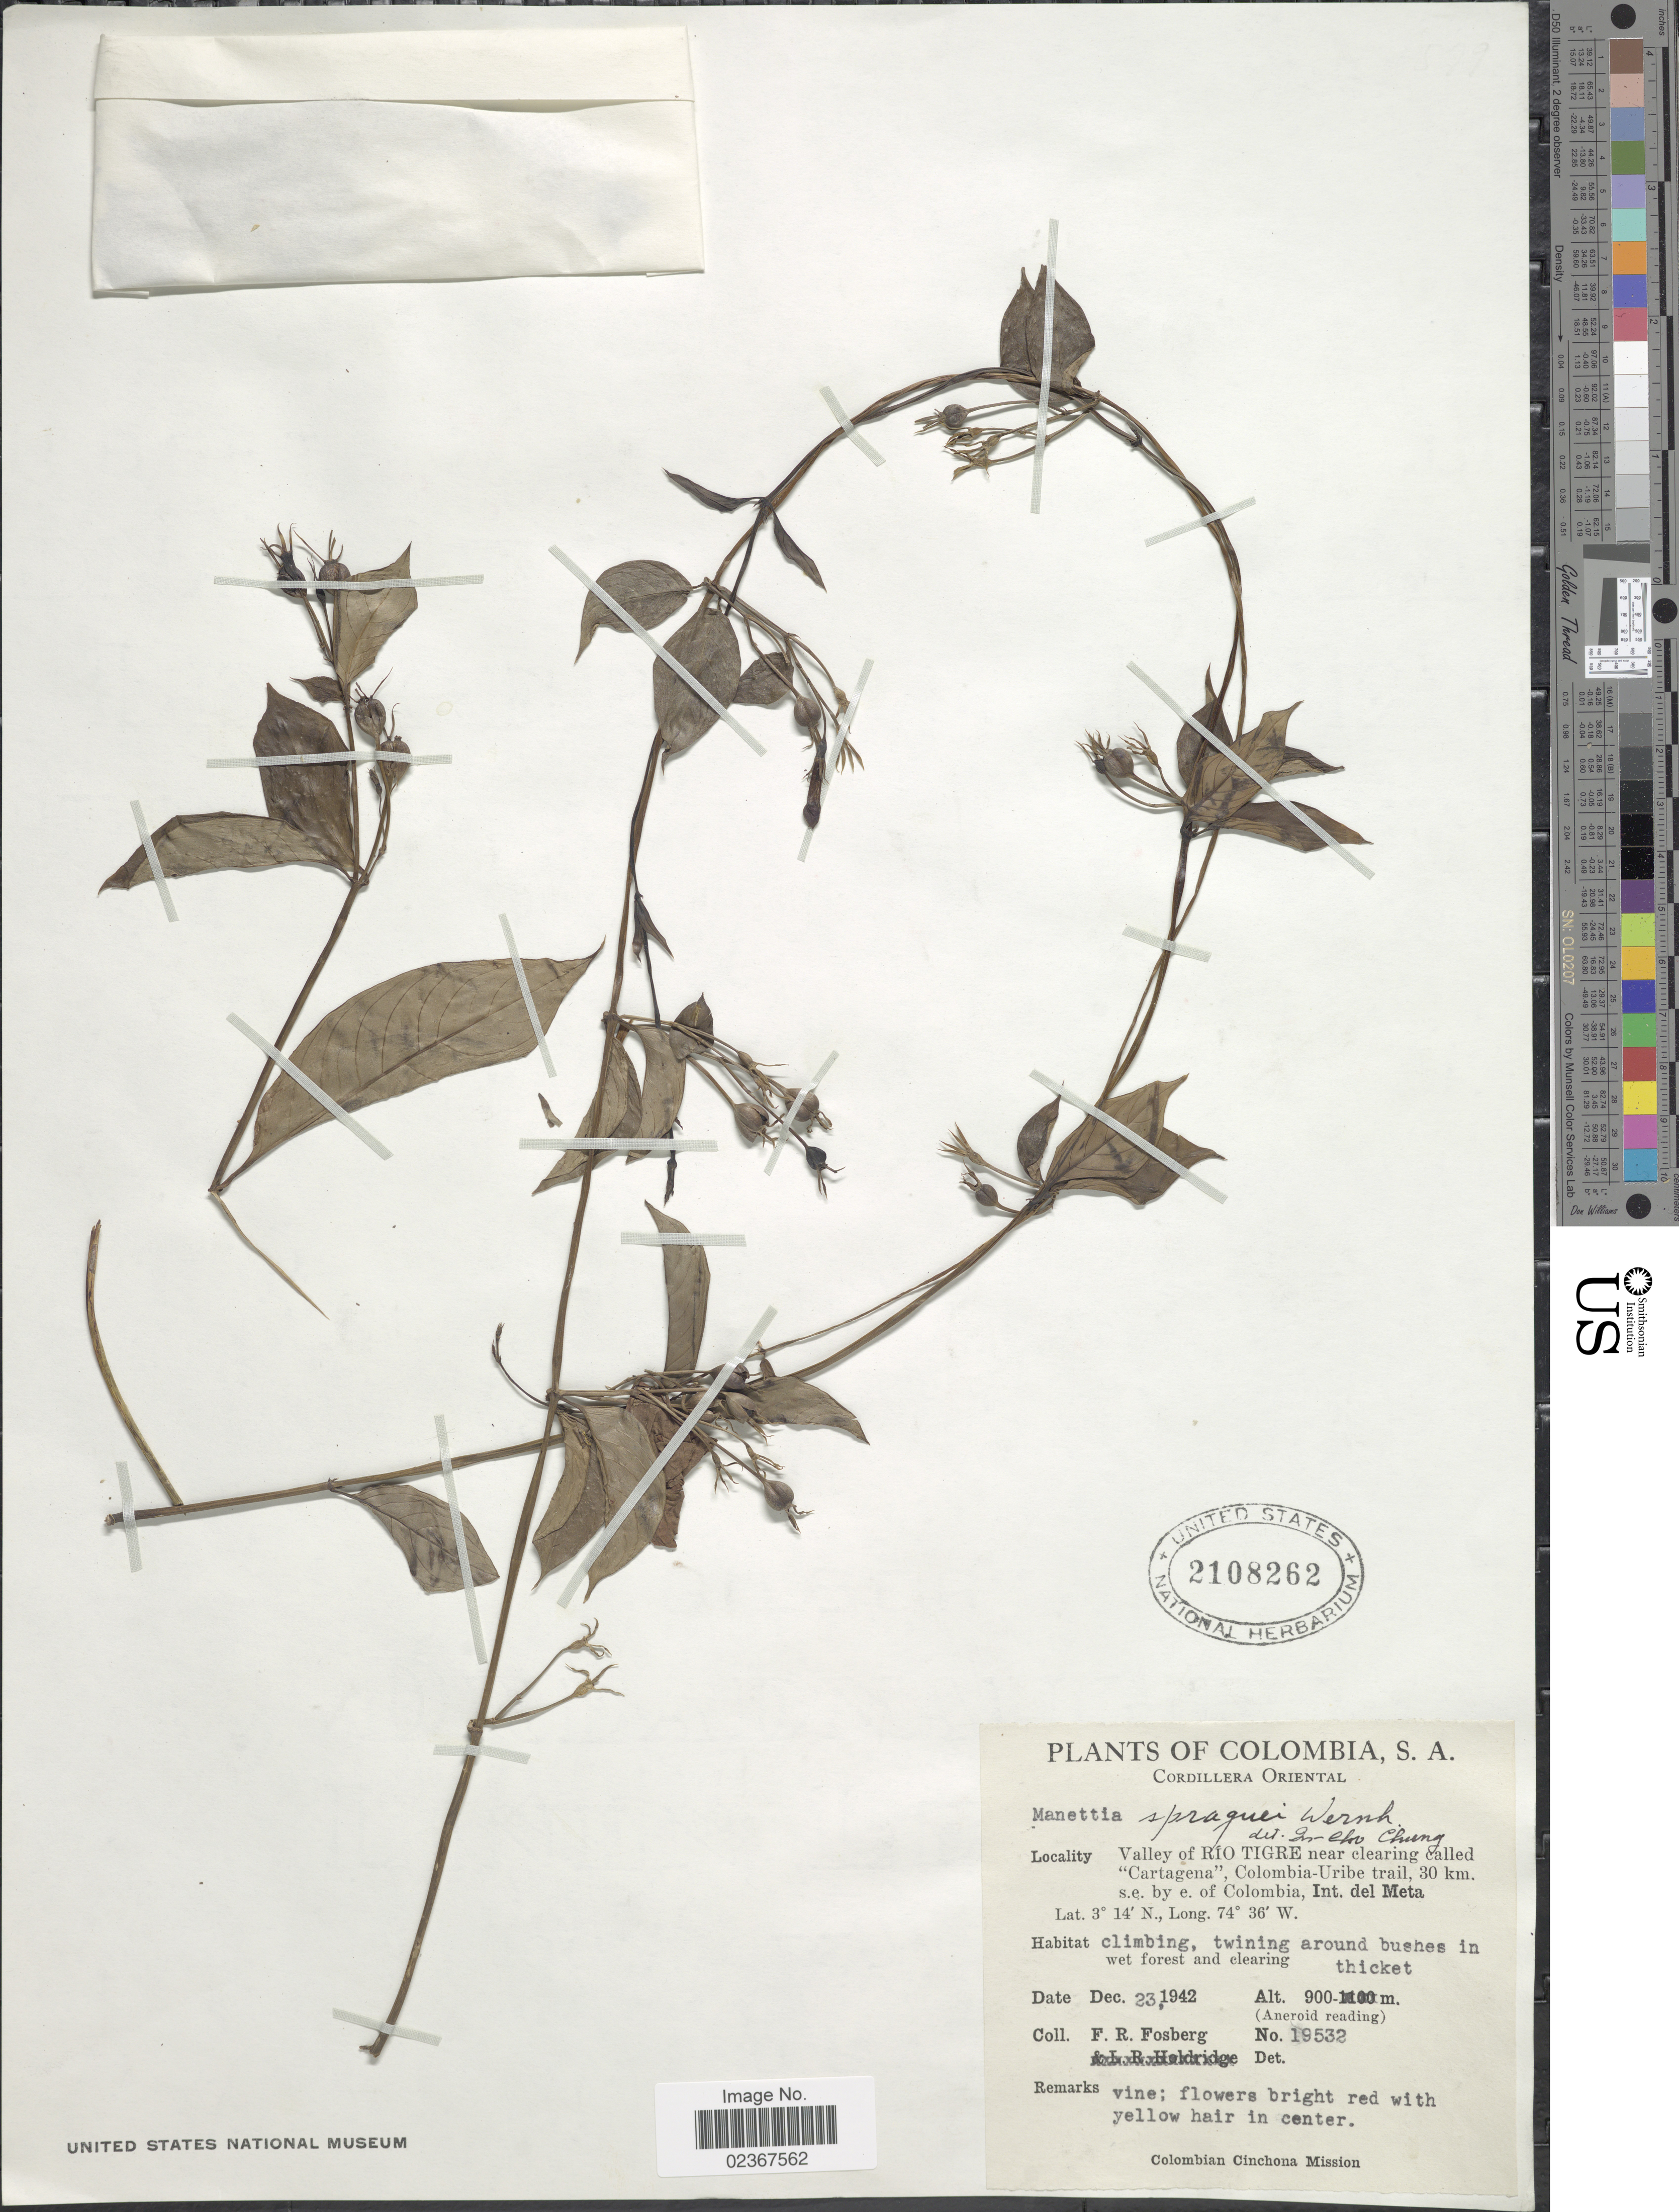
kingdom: Plantae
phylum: Tracheophyta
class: Magnoliopsida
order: Gentianales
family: Rubiaceae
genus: Manettia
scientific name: Manettia spraguei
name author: Wernham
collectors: F. R. Fosberg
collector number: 19532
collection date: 1942-12-23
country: Colombia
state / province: Meta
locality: Cordillera Oriental, Valley of Río Tigre near clearing called 'Cartagena', Colomba-Uribe trail, 30 km s.e. by e. of Colombia, Int del Meta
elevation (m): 900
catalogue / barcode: US 2108262